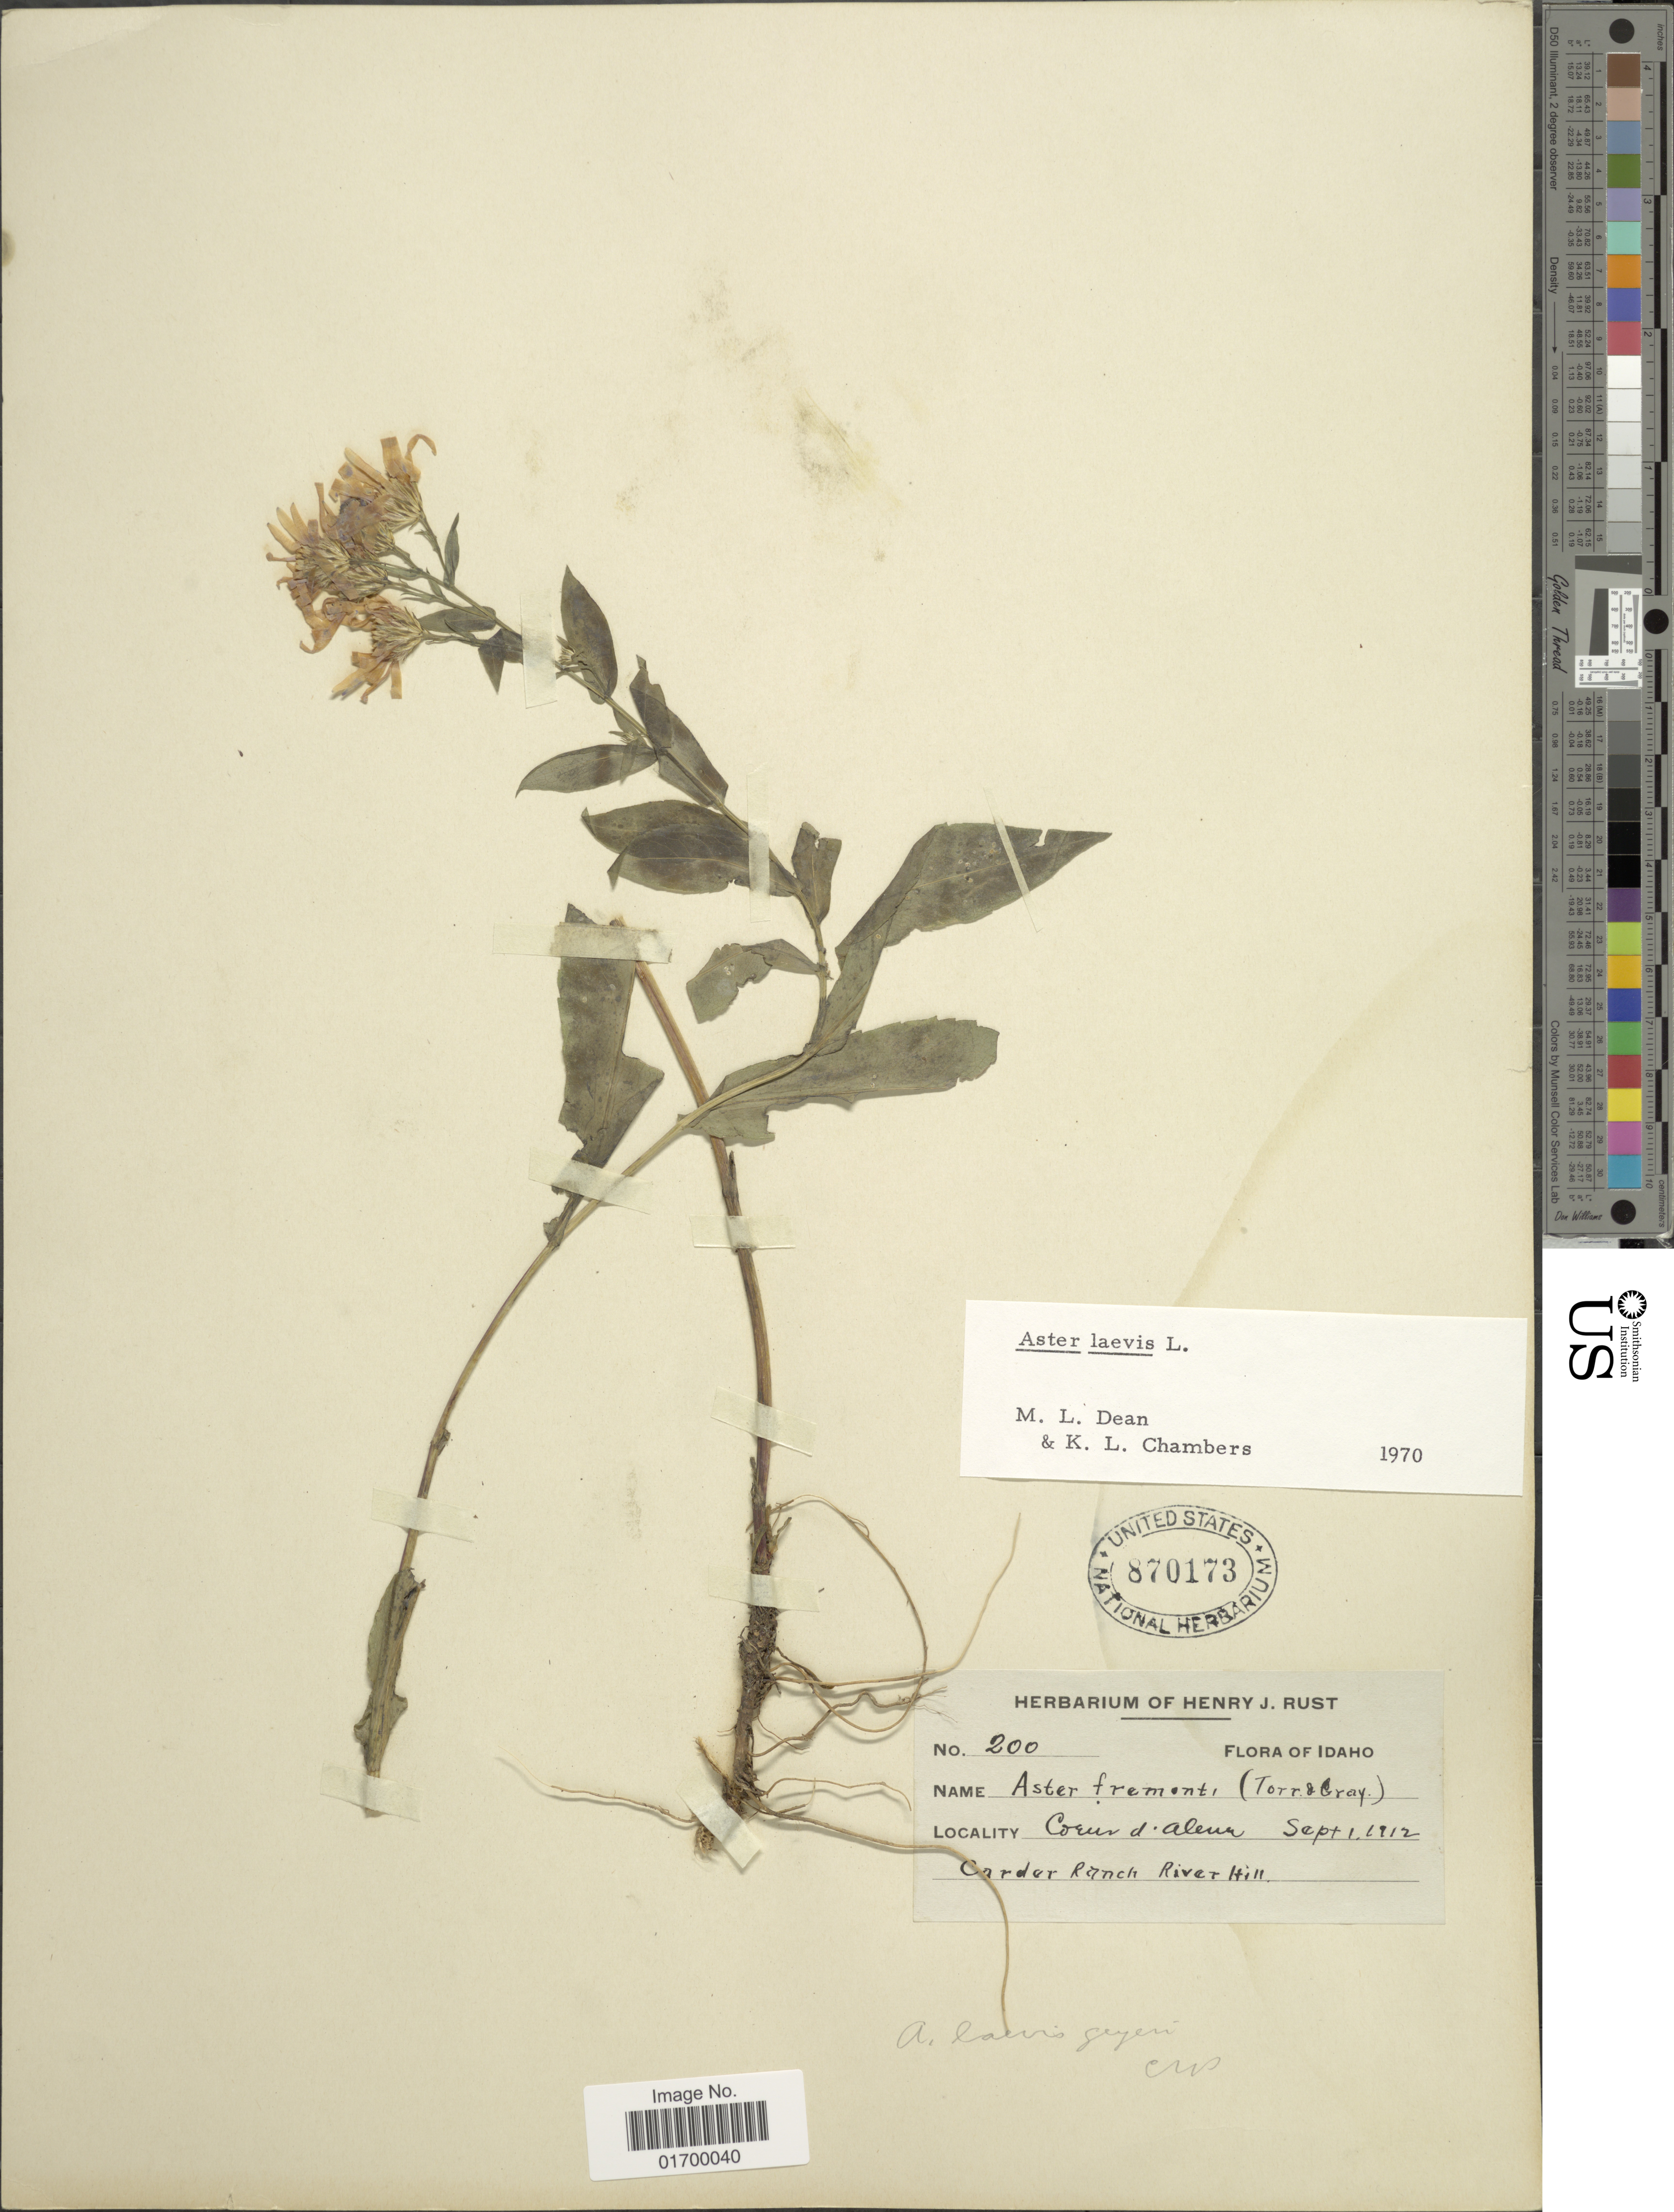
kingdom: Plantae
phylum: Tracheophyta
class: Magnoliopsida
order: Asterales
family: Asteraceae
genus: Symphyotrichum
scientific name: Symphyotrichum laeve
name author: (L.) Á. Löve & D. Löve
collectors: ex herb. Henry J. Rust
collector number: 200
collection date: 1912-09-01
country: United States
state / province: Idaho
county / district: Kootenai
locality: Coeur d'Alene, Carder Ranch River Hill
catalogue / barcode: US 870173